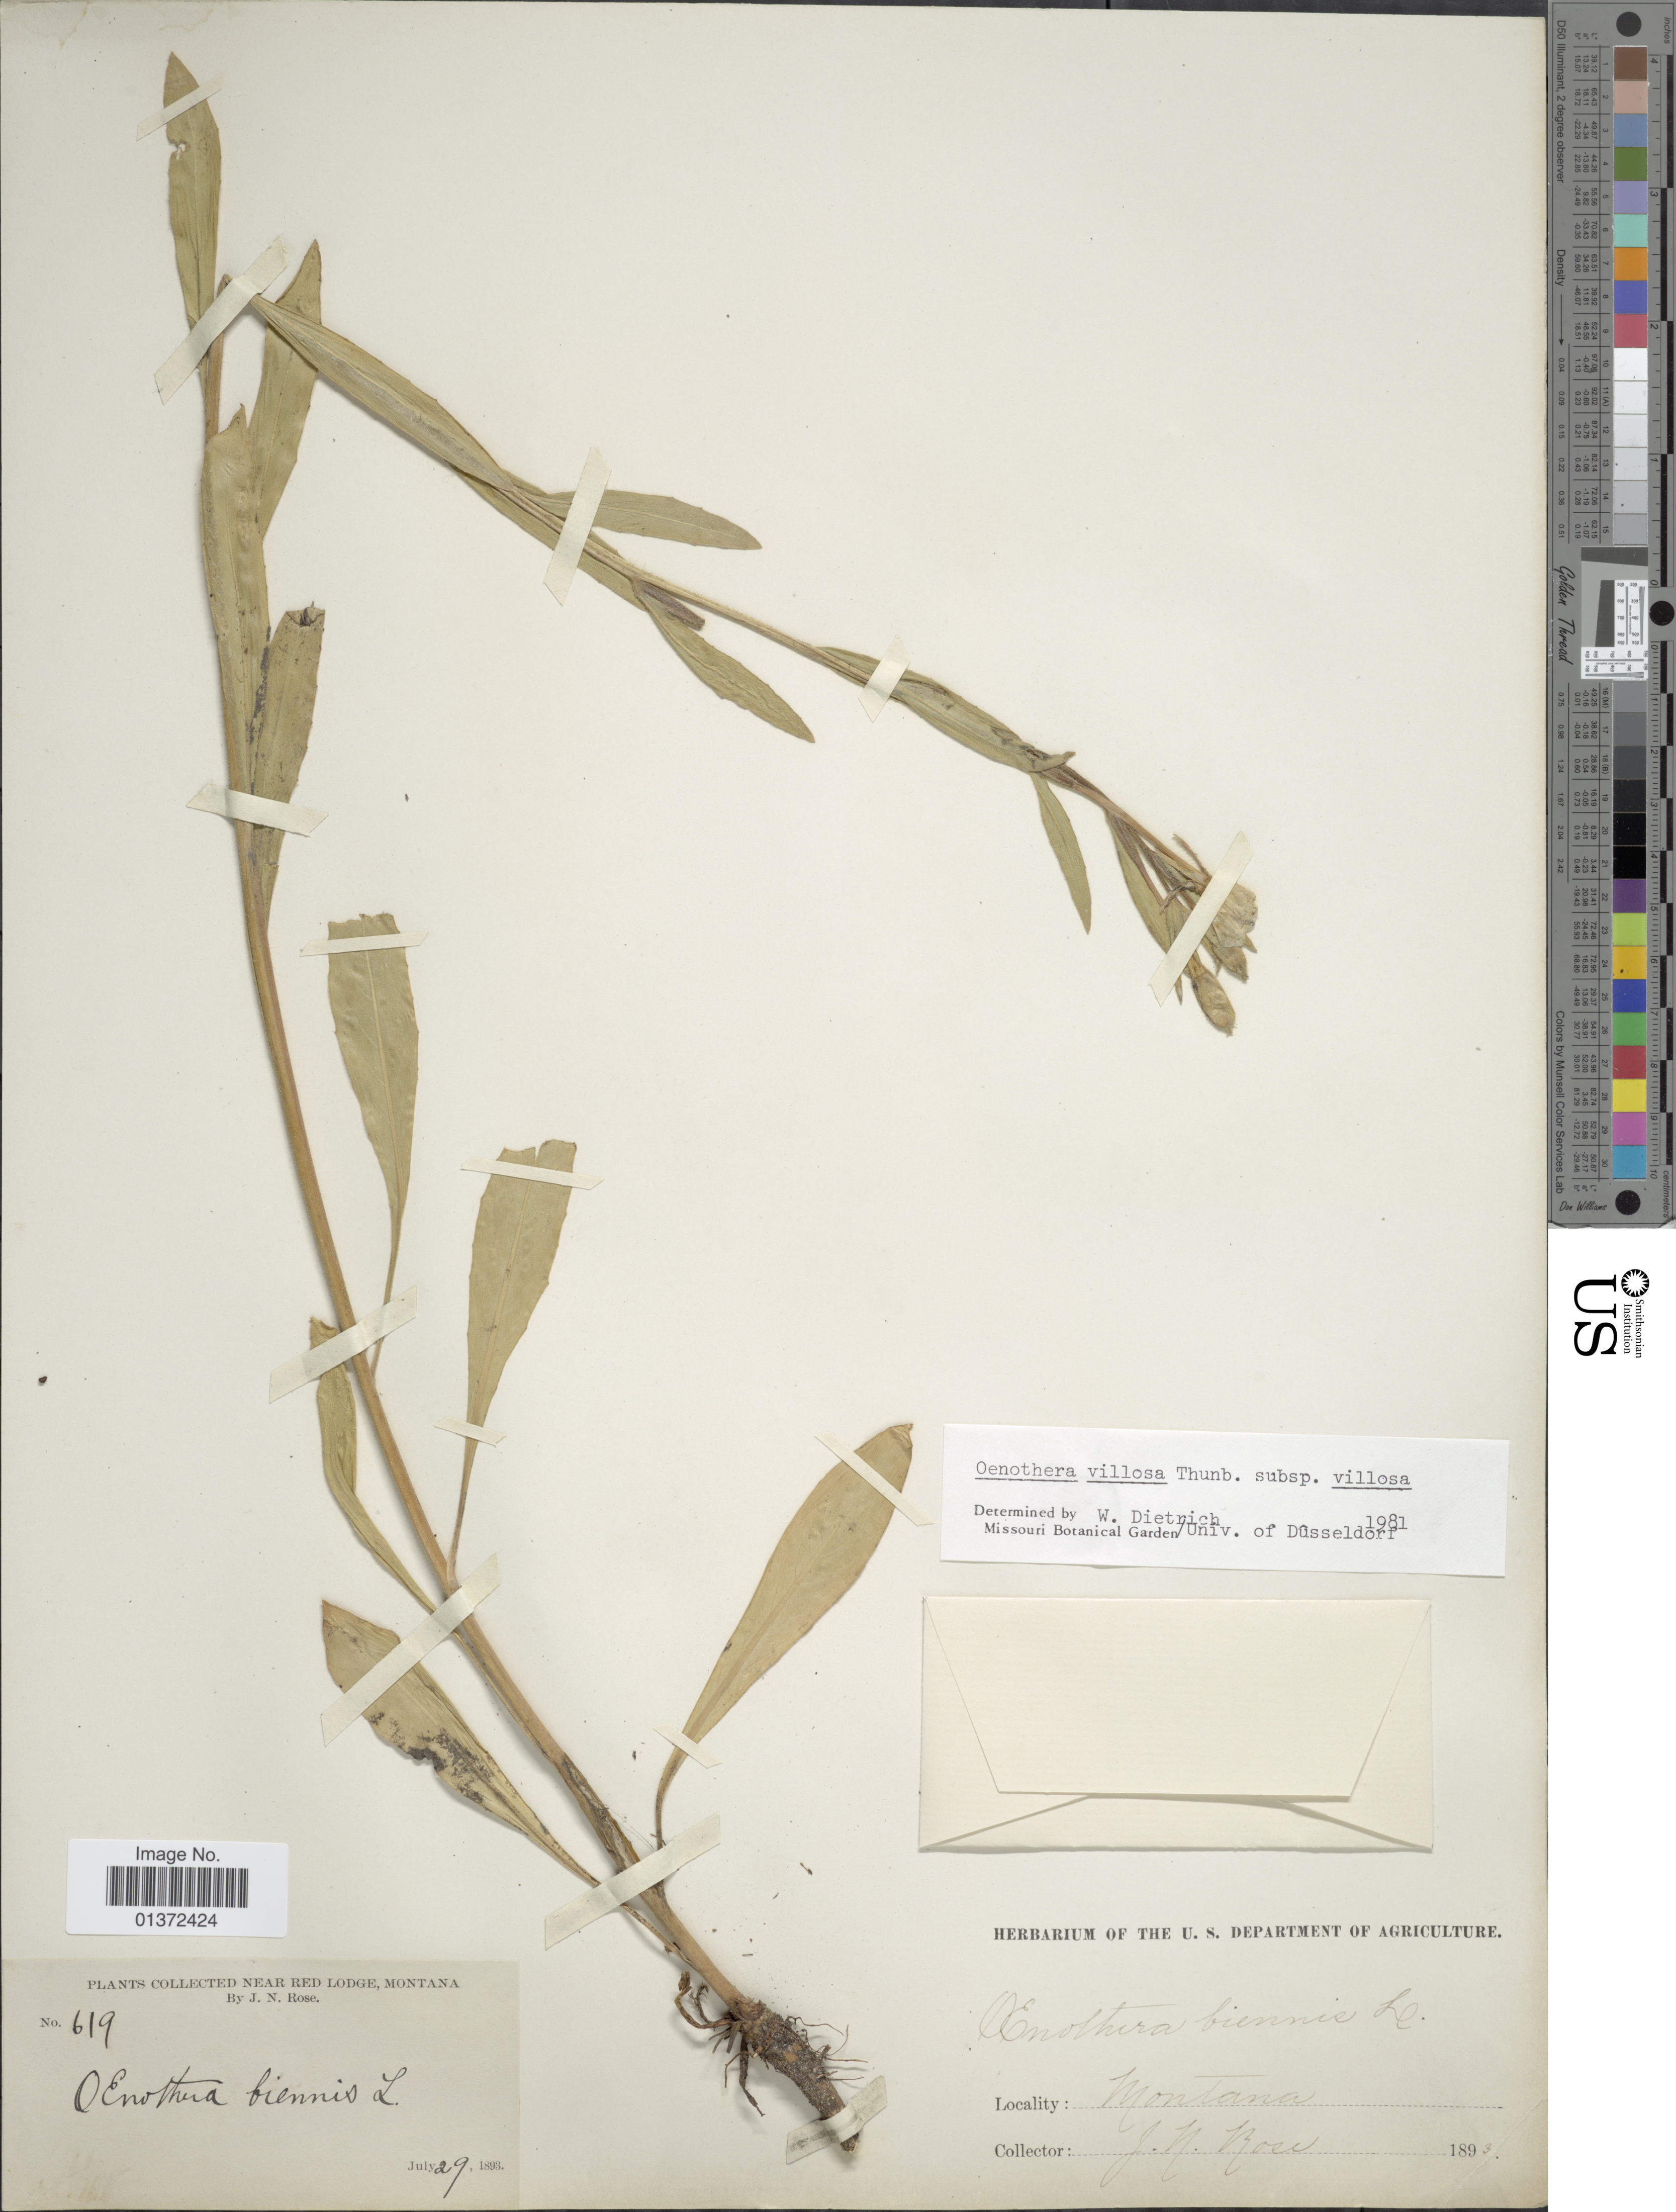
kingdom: Plantae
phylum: Tracheophyta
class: Magnoliopsida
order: Myrtales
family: Onagraceae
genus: Oenothera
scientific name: Oenothera villosa subsp. villosa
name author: Thunb.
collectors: J. N. Rose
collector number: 619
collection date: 1893-07-29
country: United States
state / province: Montana